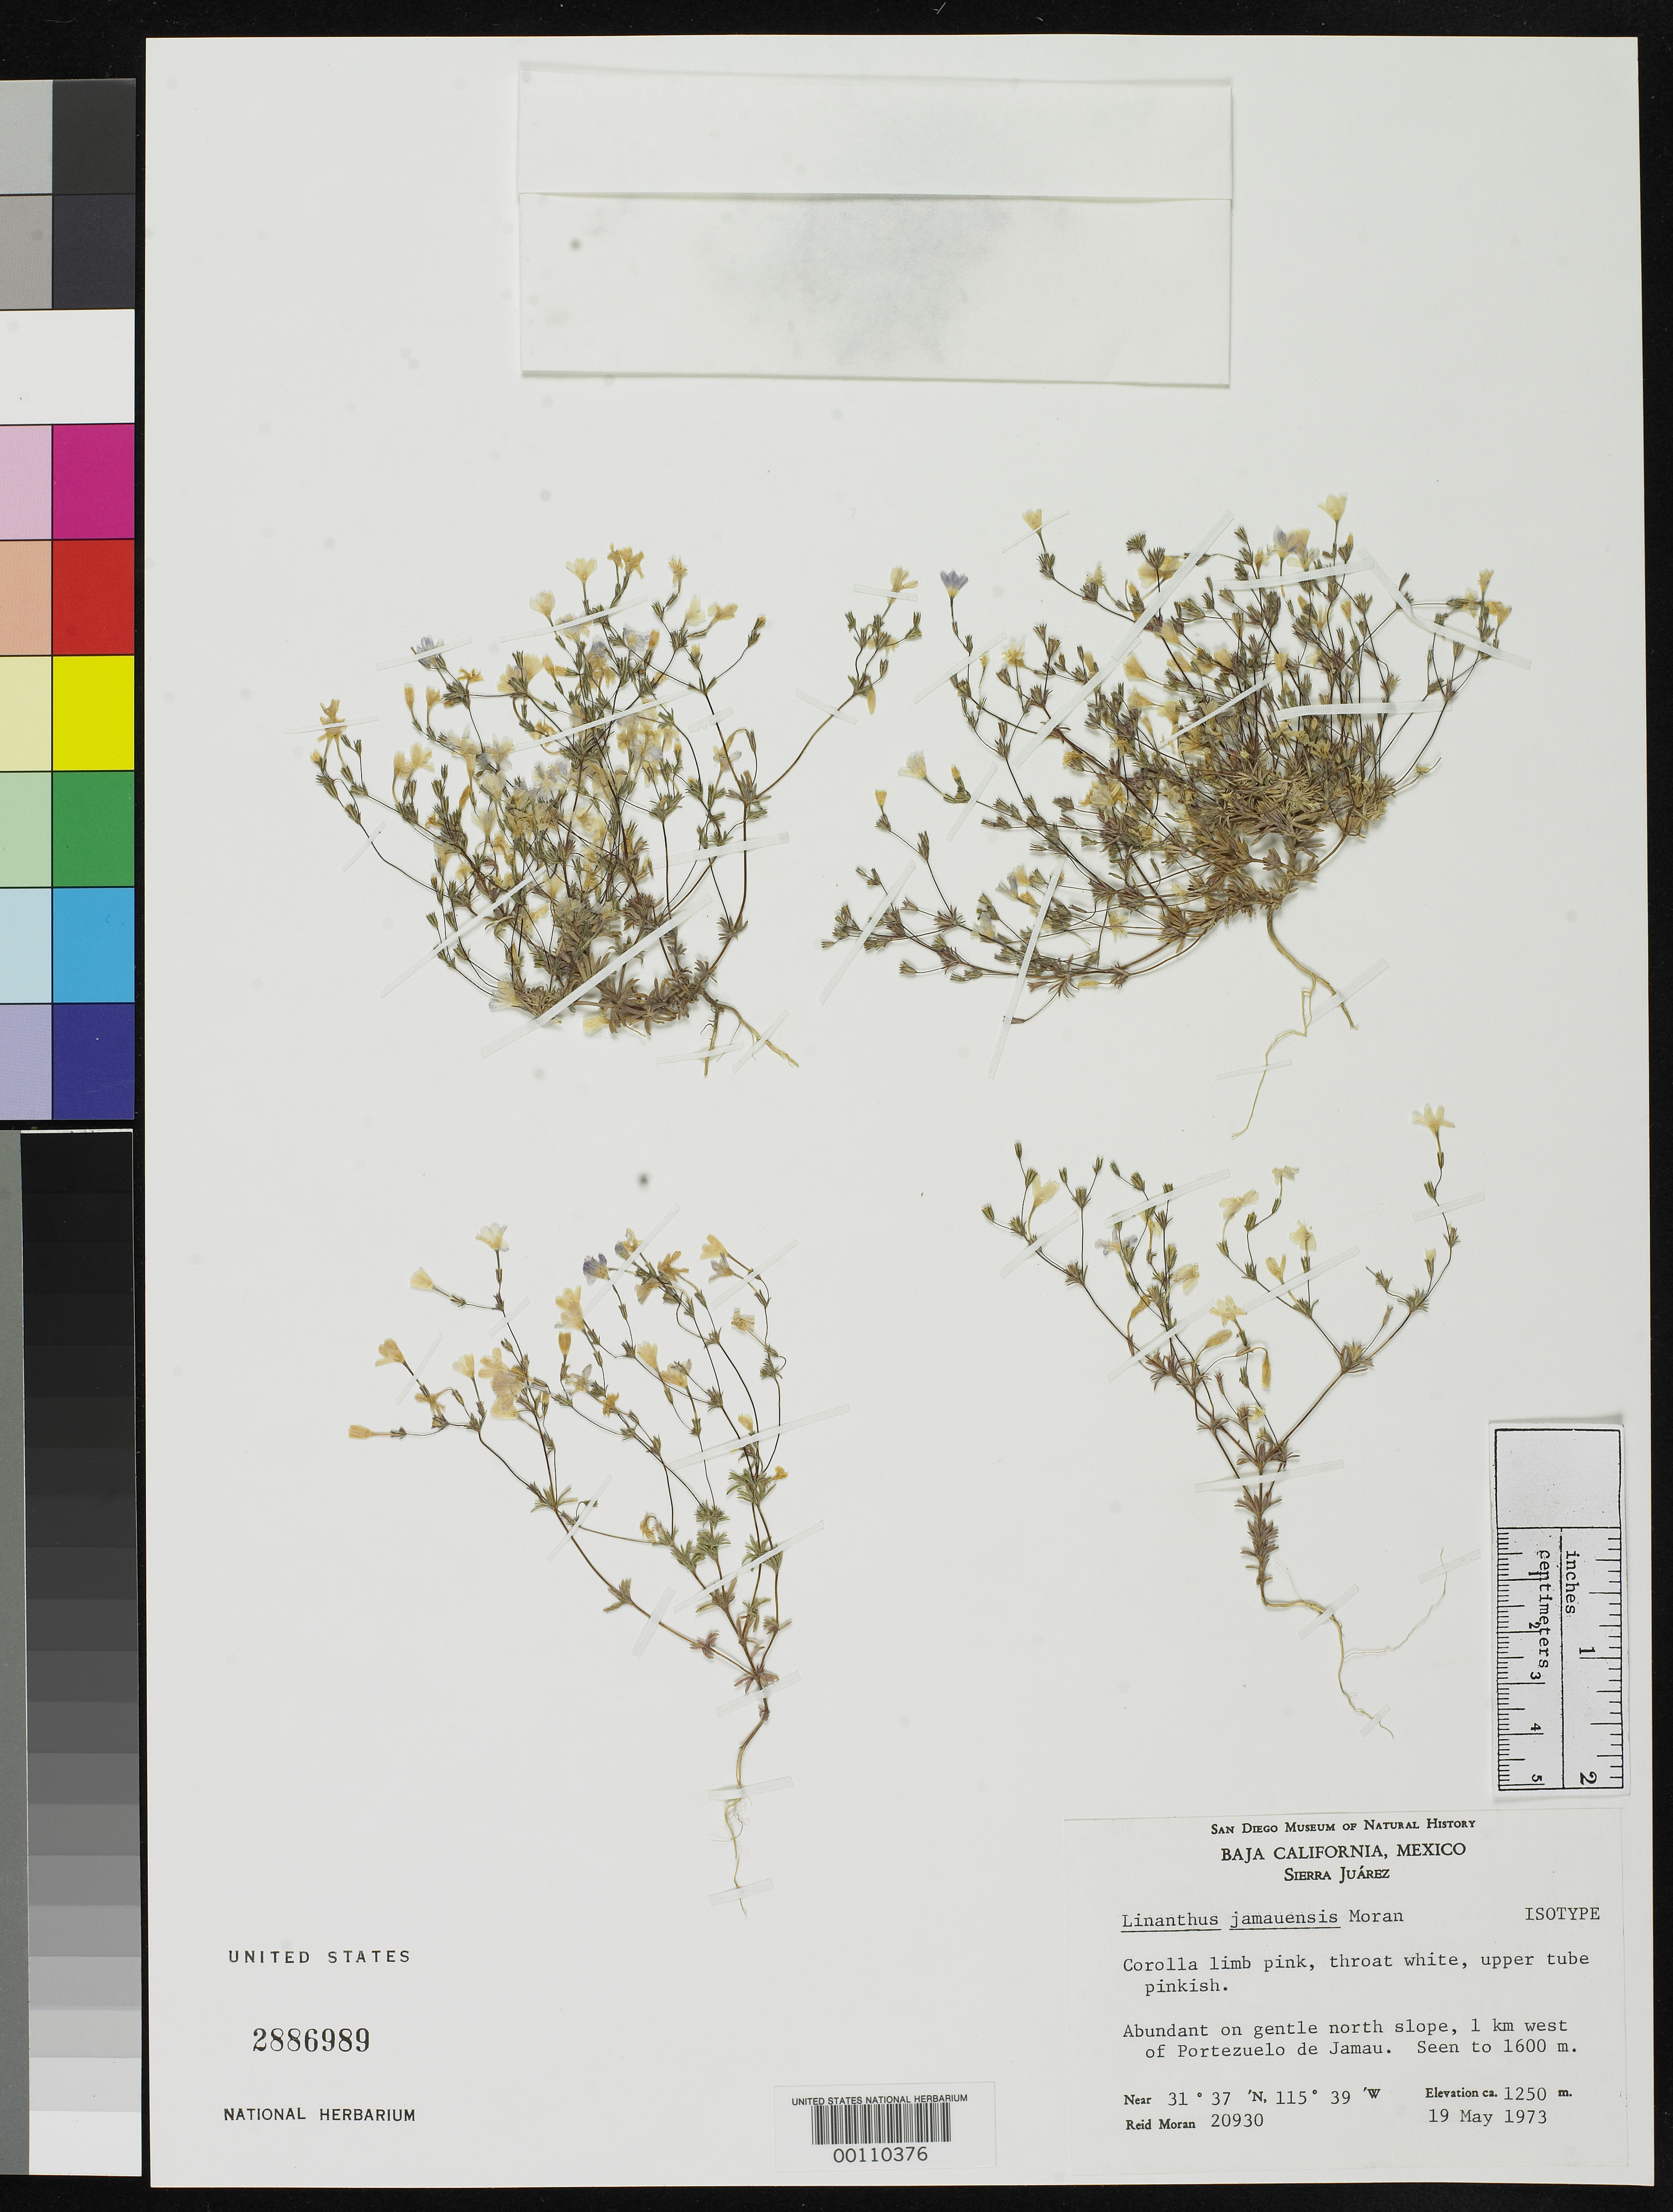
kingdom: Plantae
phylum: Tracheophyta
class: Magnoliopsida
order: Ericales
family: Polemoniaceae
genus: Linanthus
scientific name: Linanthus jamauensis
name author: Moran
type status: Isotype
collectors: R. V. Moran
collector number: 20930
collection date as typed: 19 May 1973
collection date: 1973-05-19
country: Mexico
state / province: Baja California Norte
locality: West of Portezuelo de Mamau, Sierra Juarez.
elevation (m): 1250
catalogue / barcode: US 2886989